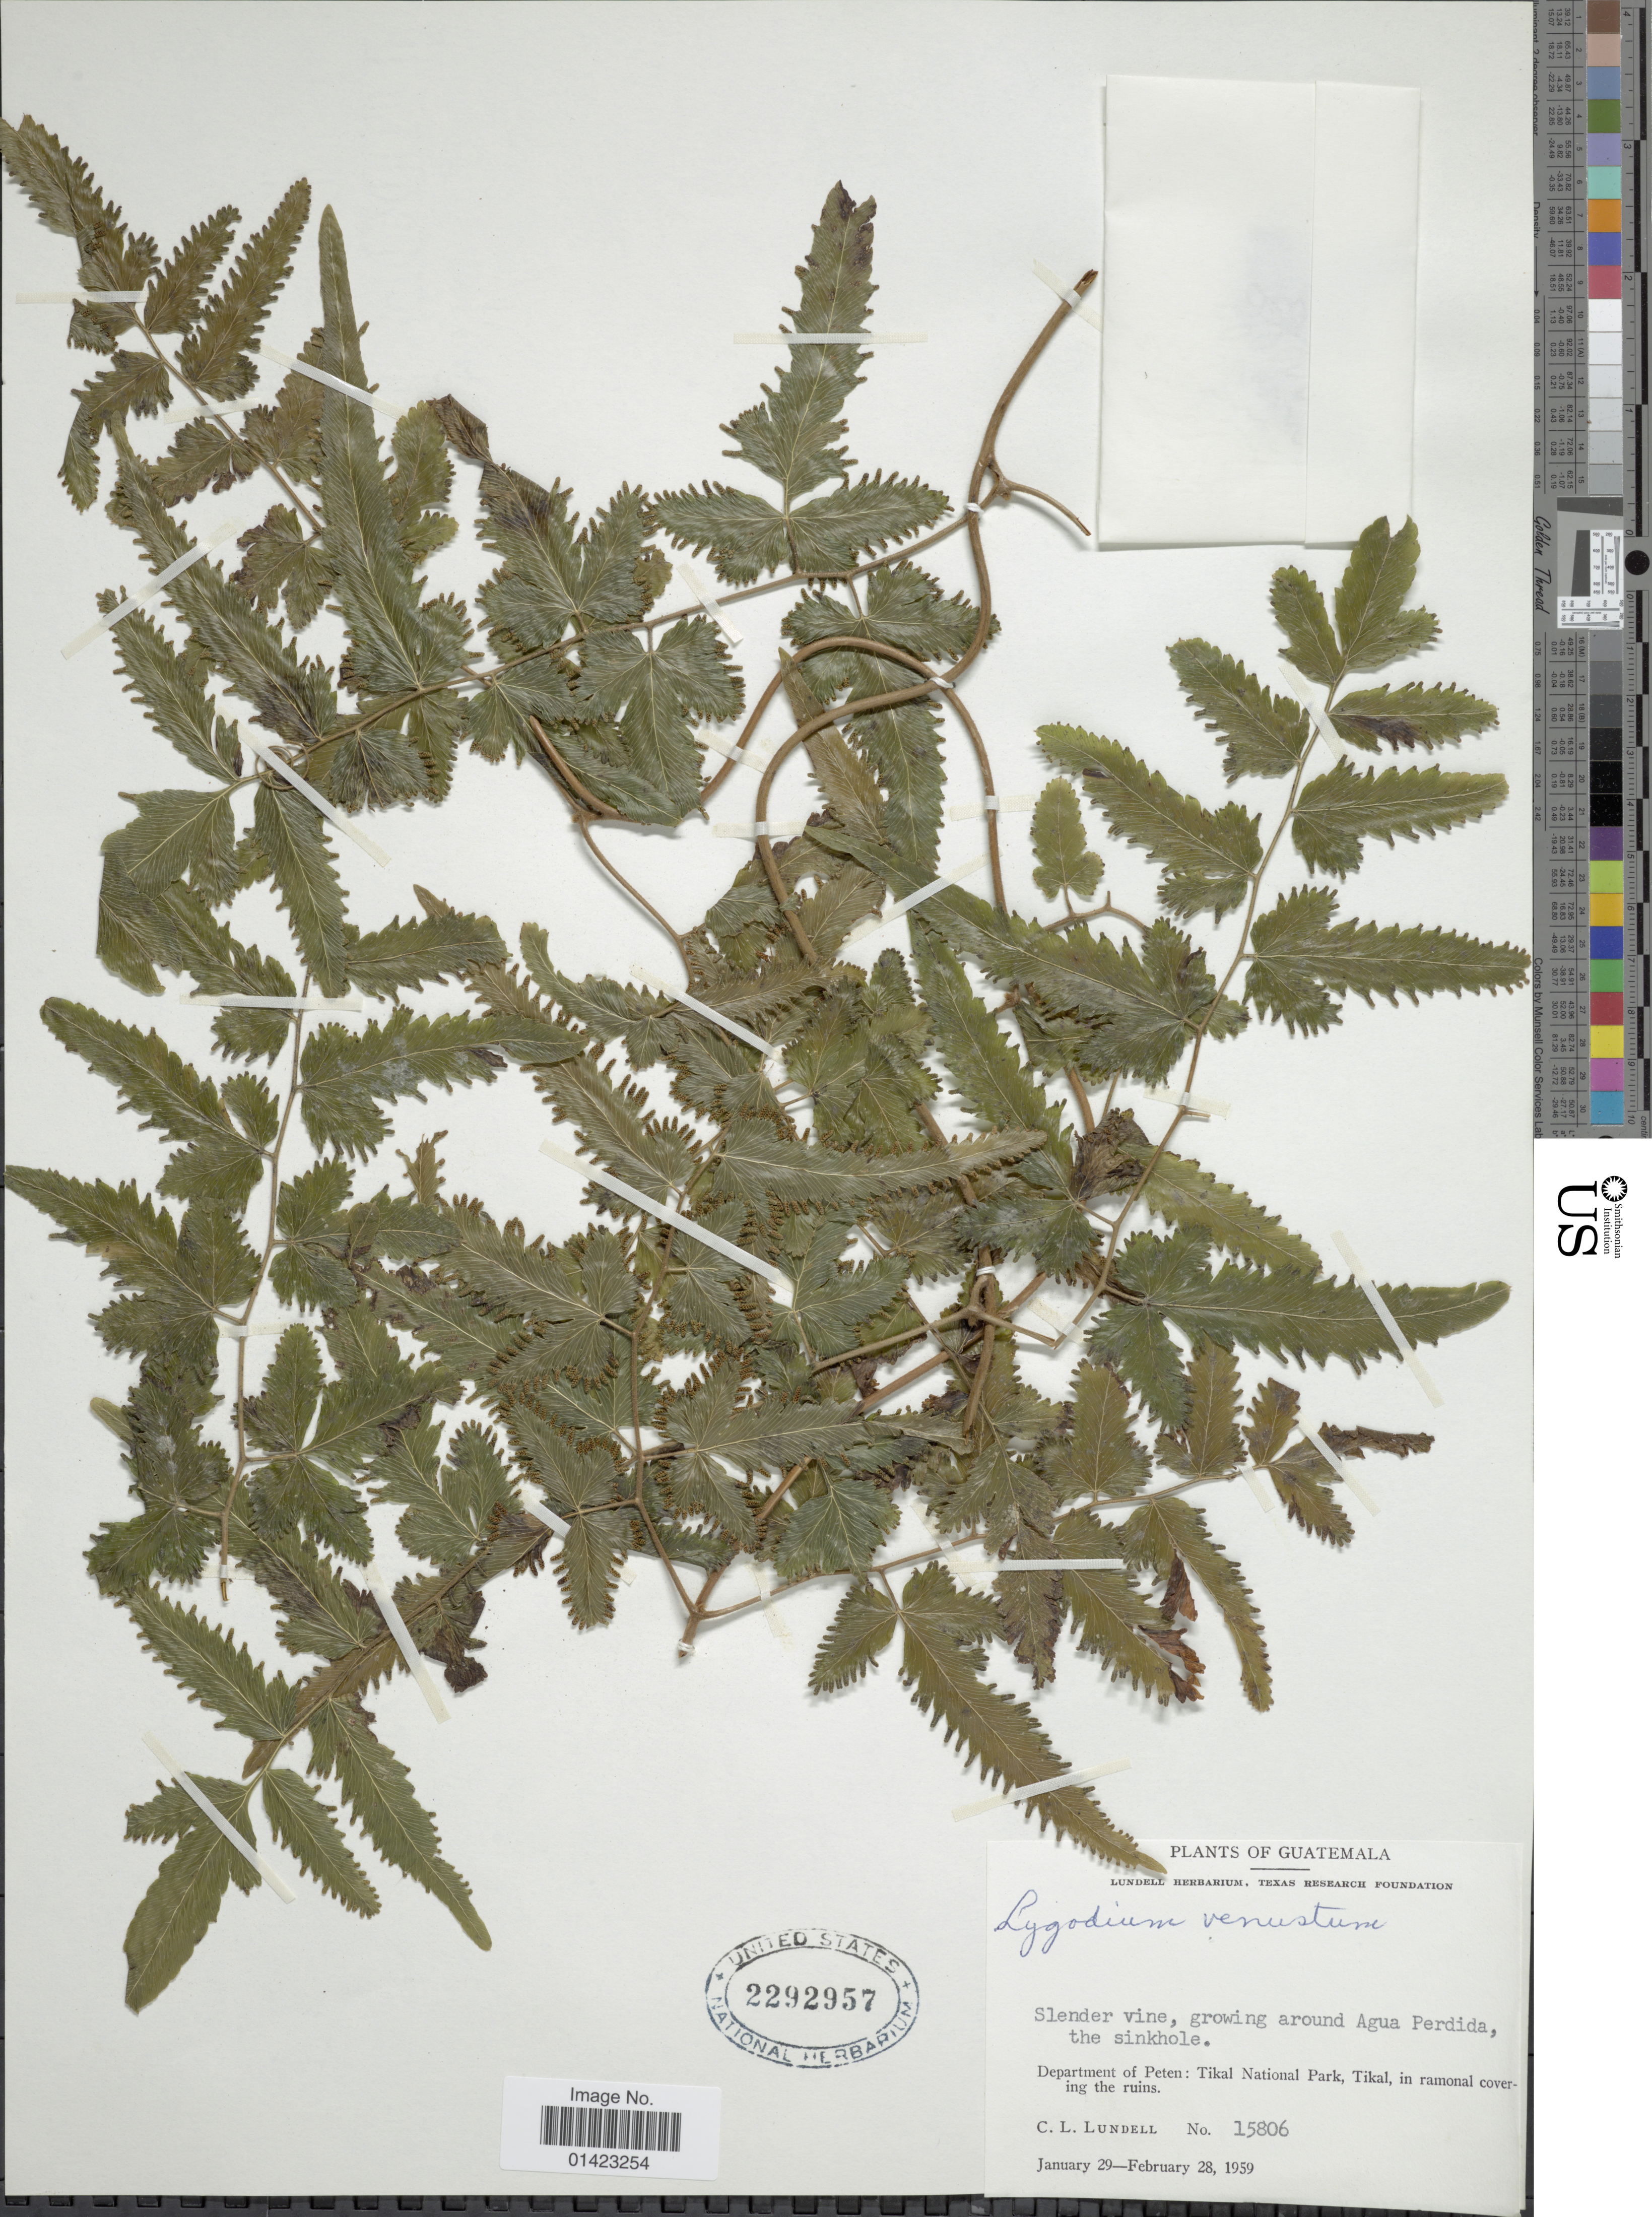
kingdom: Plantae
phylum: Tracheophyta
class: Polypodiopsida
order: Schizaeales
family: Lygodiaceae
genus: Lygodium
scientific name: Lygodium venustum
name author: Sw.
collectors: C. L. Lundell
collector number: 15806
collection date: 1959-01-29/1959-02-28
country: Guatemala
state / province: El Petén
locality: Department of Peten: Tikal National Park, Tikal in ramonal covering the ruins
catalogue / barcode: US 2292957